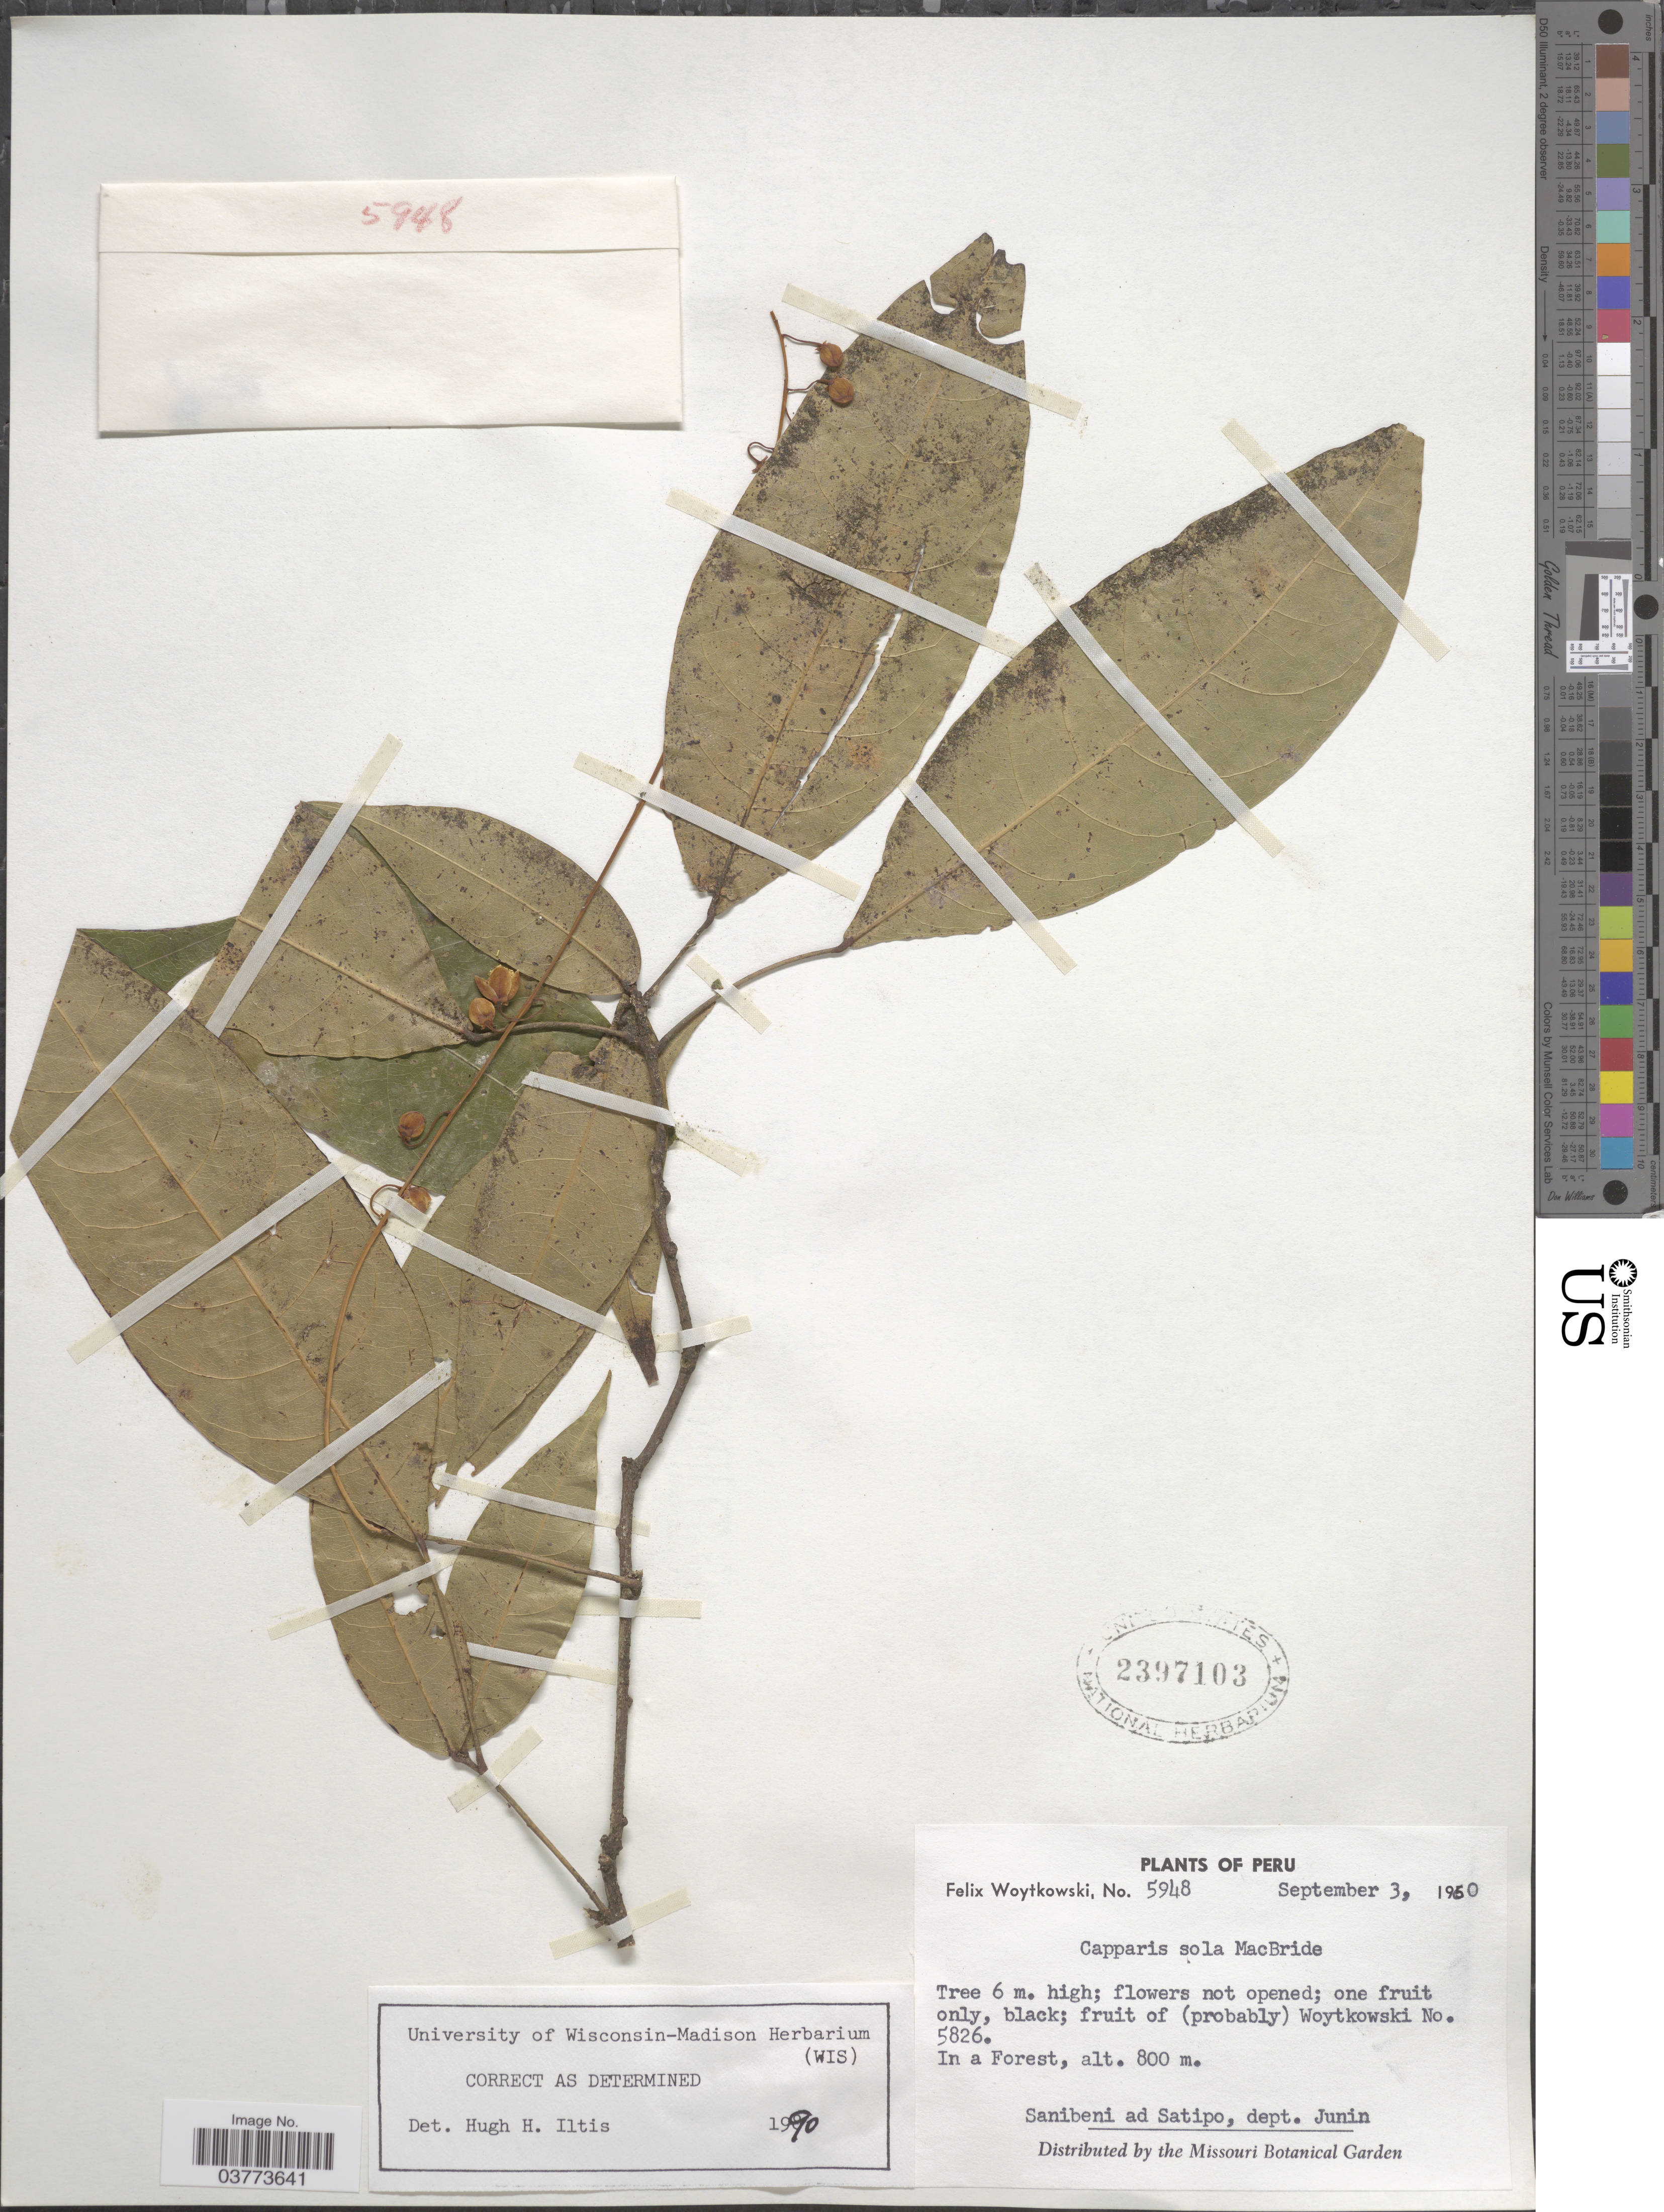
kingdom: Plantae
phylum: Tracheophyta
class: Magnoliopsida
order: Brassicales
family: Capparaceae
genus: Capparidastrum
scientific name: Capparidastrum sola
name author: (J.F. Macbr.) Iltis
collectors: F. Woytkowski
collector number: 5948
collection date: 1950-09-03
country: Peru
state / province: Junín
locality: Sanibeni ad Satipo, dept. Junin.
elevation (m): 800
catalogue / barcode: US 2397103